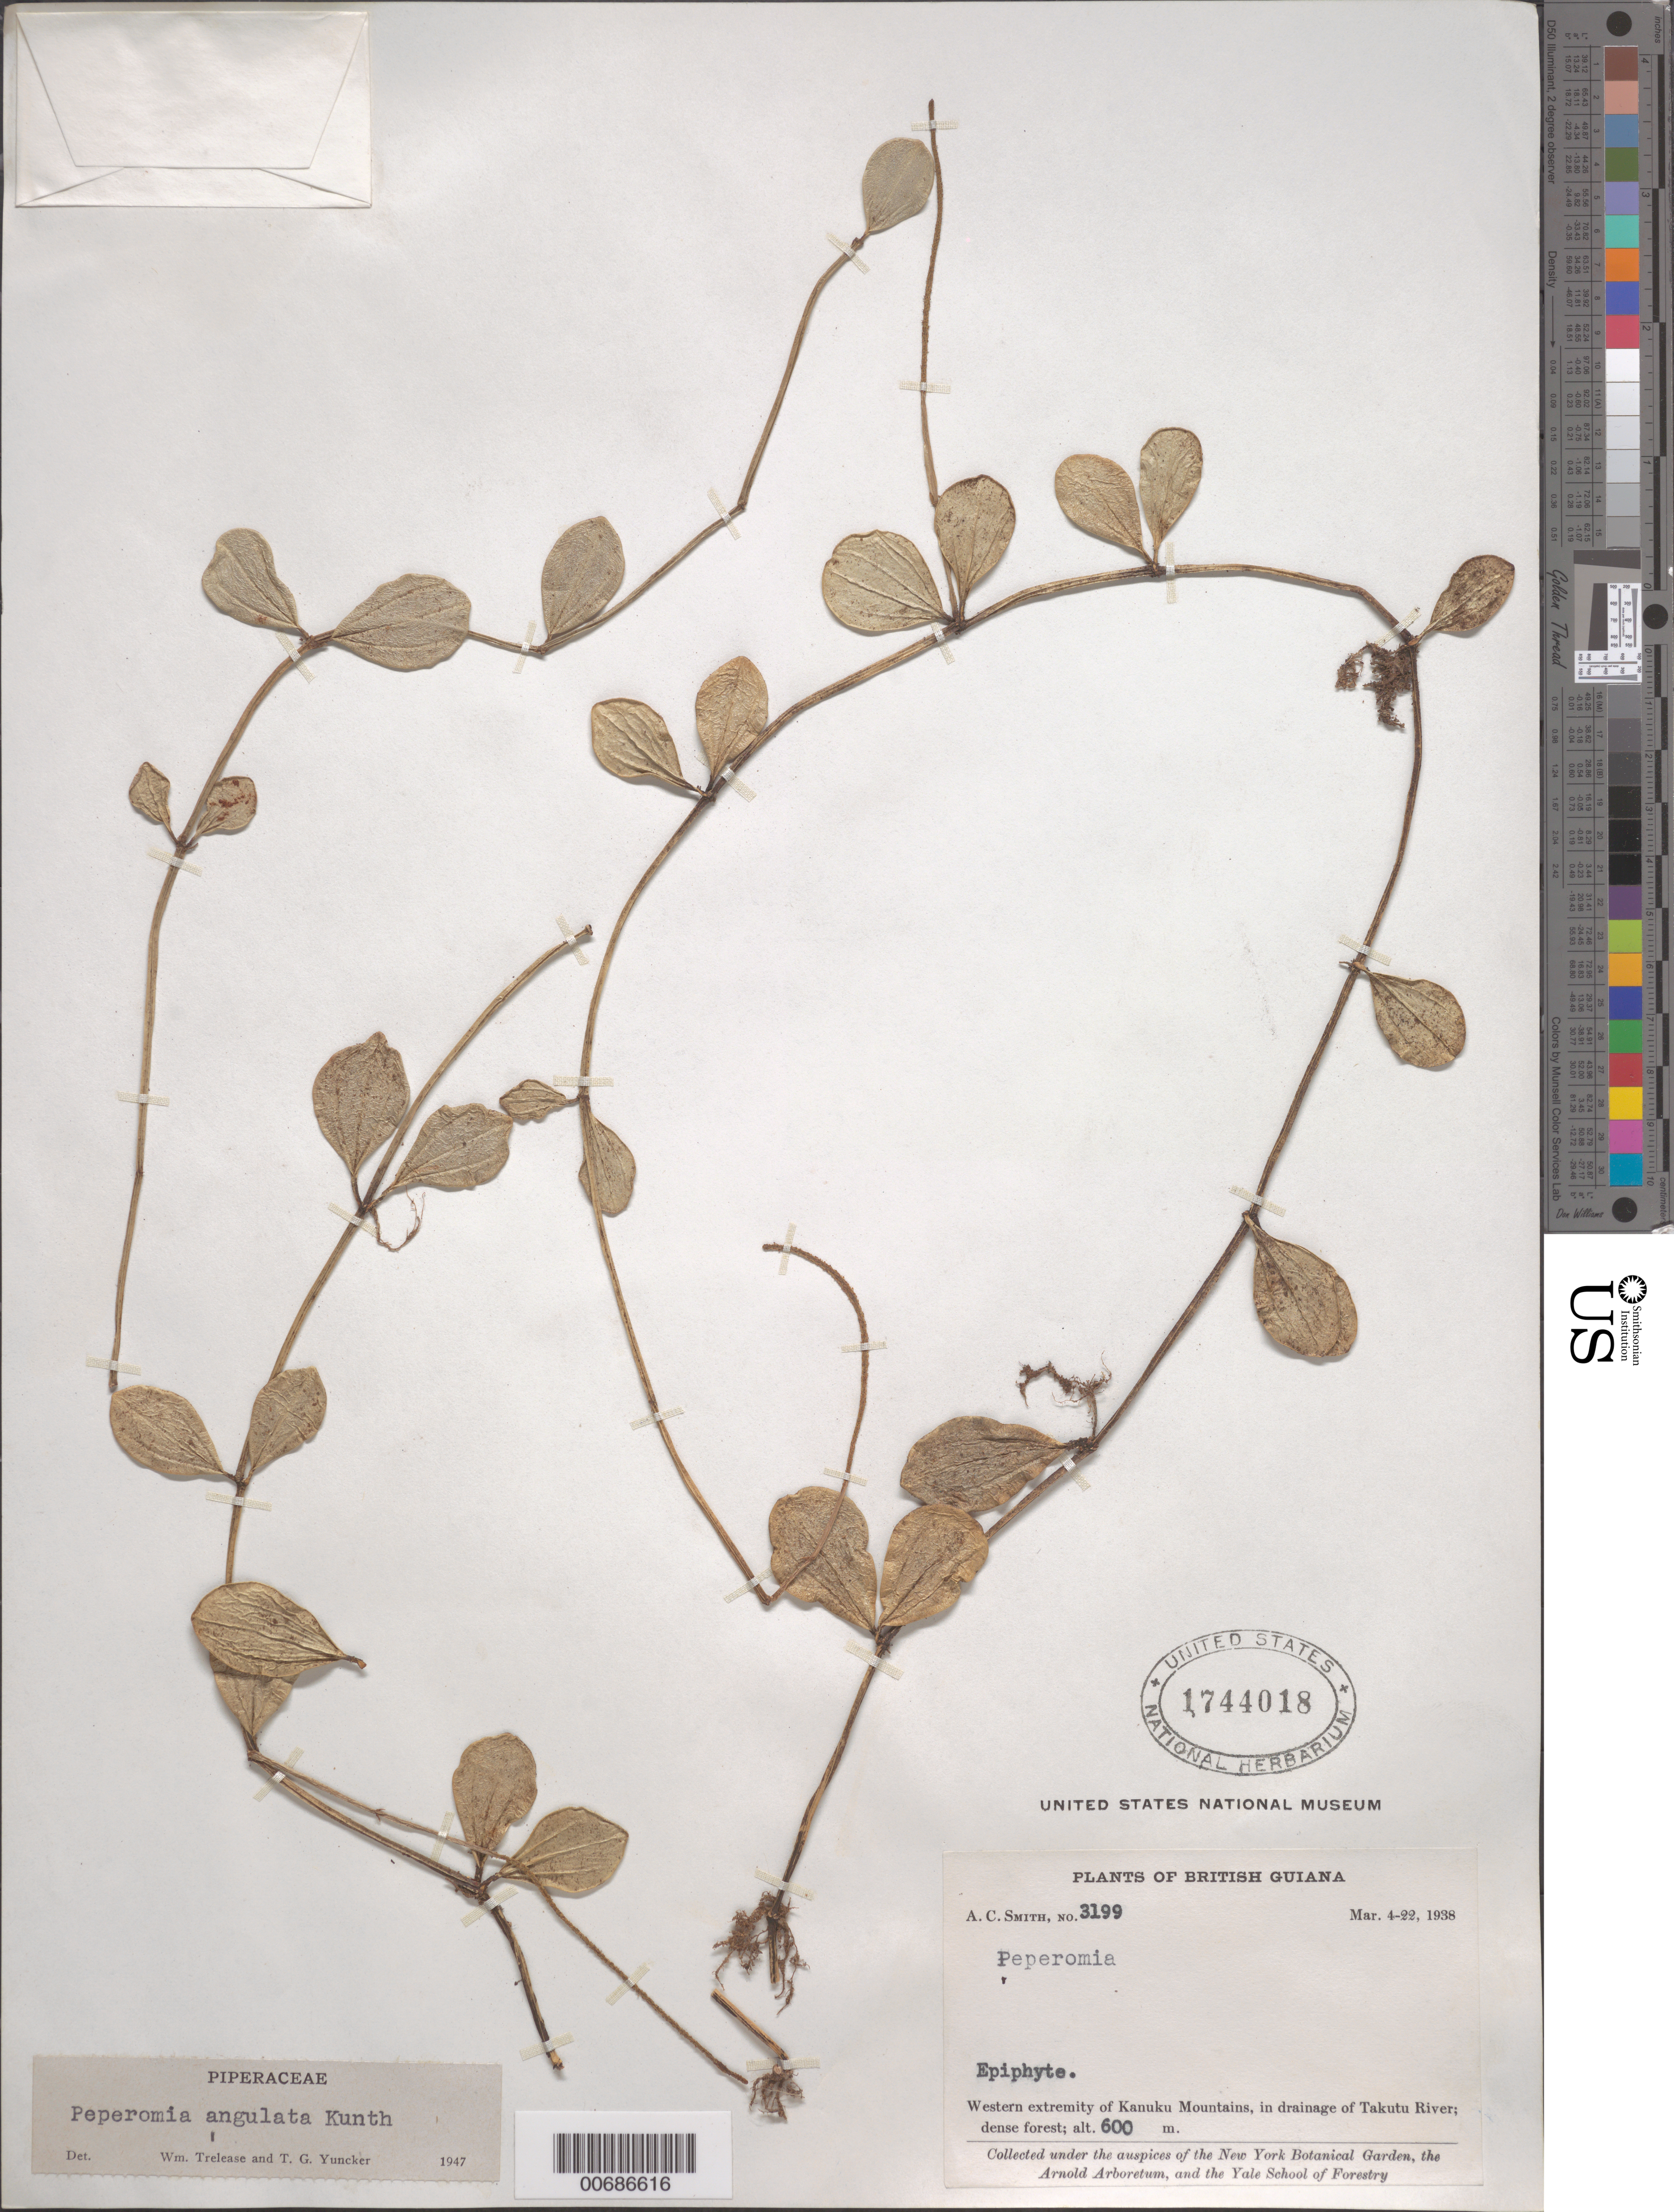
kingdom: Plantae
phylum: Tracheophyta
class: Magnoliopsida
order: Piperales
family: Piperaceae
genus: Peperomia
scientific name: Peperomia angulata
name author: Kunth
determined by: Trelease, W.; Yuncker, T. G.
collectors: A. C. Smith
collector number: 3199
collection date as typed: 4-Mar-38 to 22-Mar-38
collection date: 1938-03-04/1938-03-22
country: Guyana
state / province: U. Takutu-U. Essequibo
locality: Kanuku Mts., drainage of Takutu R., western extremity of Kanuku Mountains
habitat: Dense forest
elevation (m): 600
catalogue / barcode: US 1744018